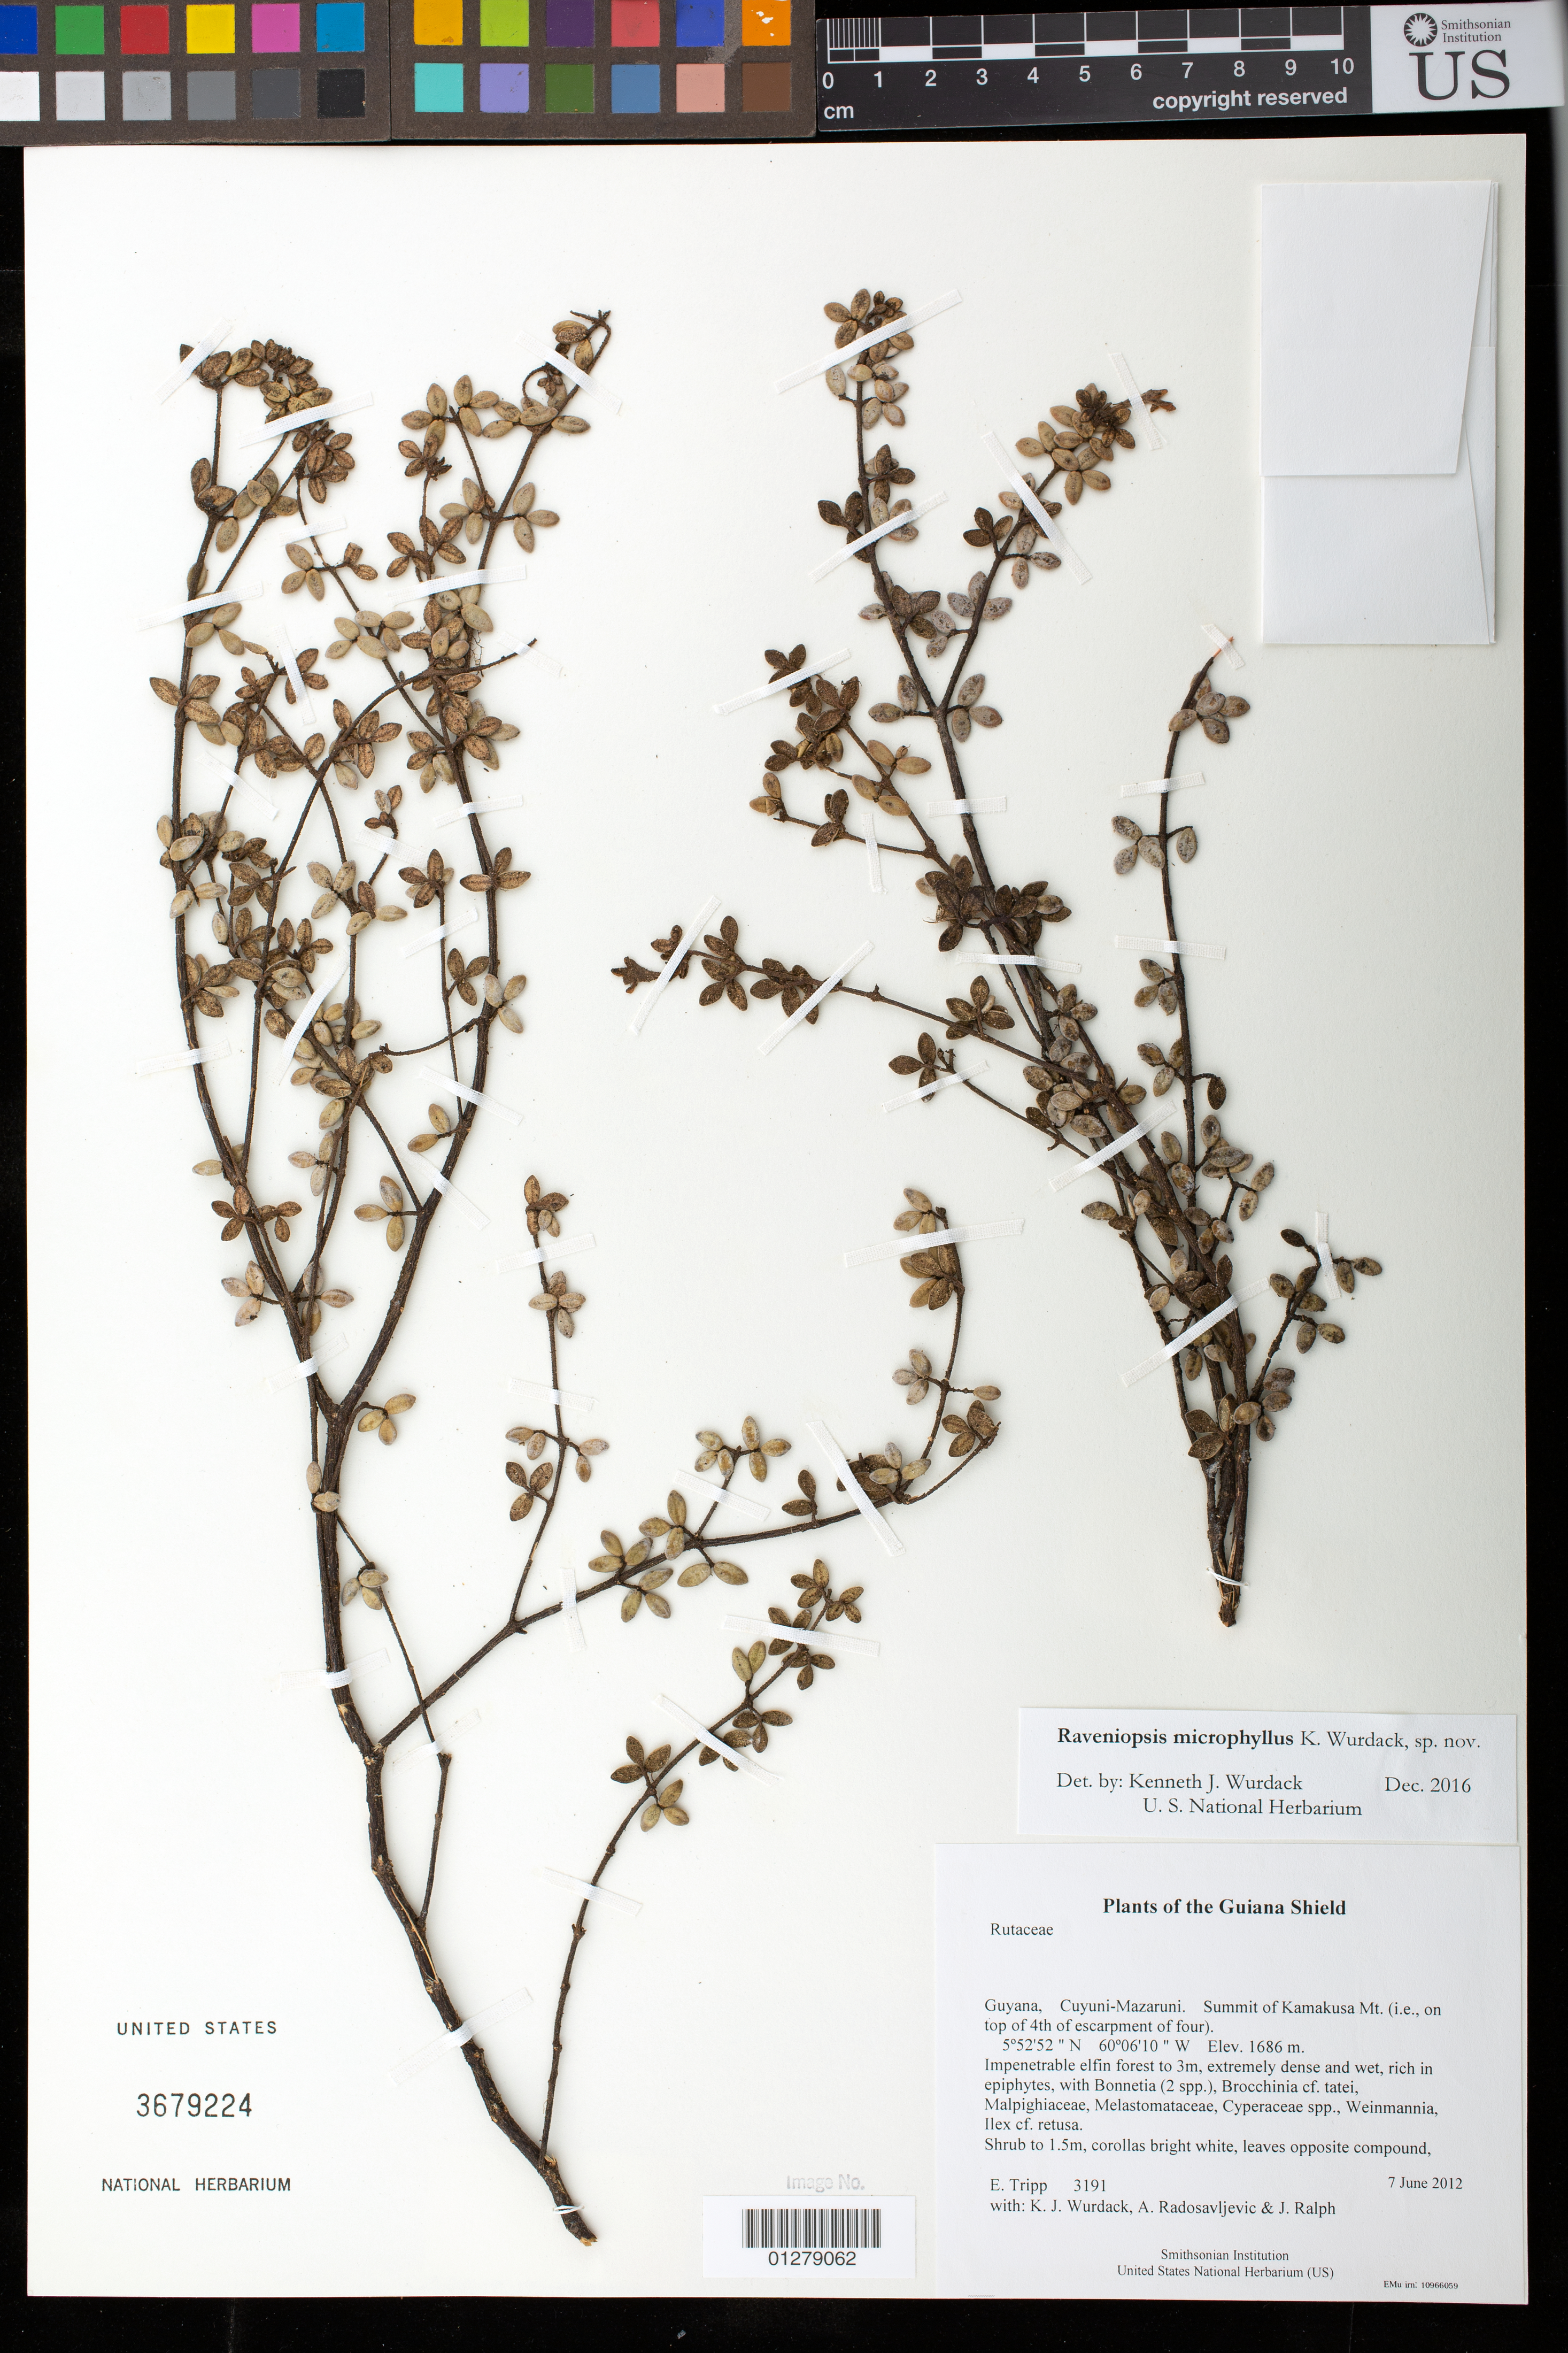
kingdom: Plantae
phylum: Tracheophyta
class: Magnoliopsida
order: Sapindales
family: Rutaceae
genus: Raveniopsis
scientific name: Raveniopsis microphyllus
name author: K. Wurdack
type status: Holotype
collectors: E. Tripp, K. Wurdack, A. Radosavljevic & J. Ralph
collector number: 3191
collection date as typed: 7 June 2012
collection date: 2012-06-07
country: Guyana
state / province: Cuyuni-Mazaruni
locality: Summit of Kamakusa Mt. (i.e., on top of 4th of escarpment of four)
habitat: Impenetrable elfin forest to 3 m, extremely dense and wet, rich in epiphytes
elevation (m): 1686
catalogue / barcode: US 3679224